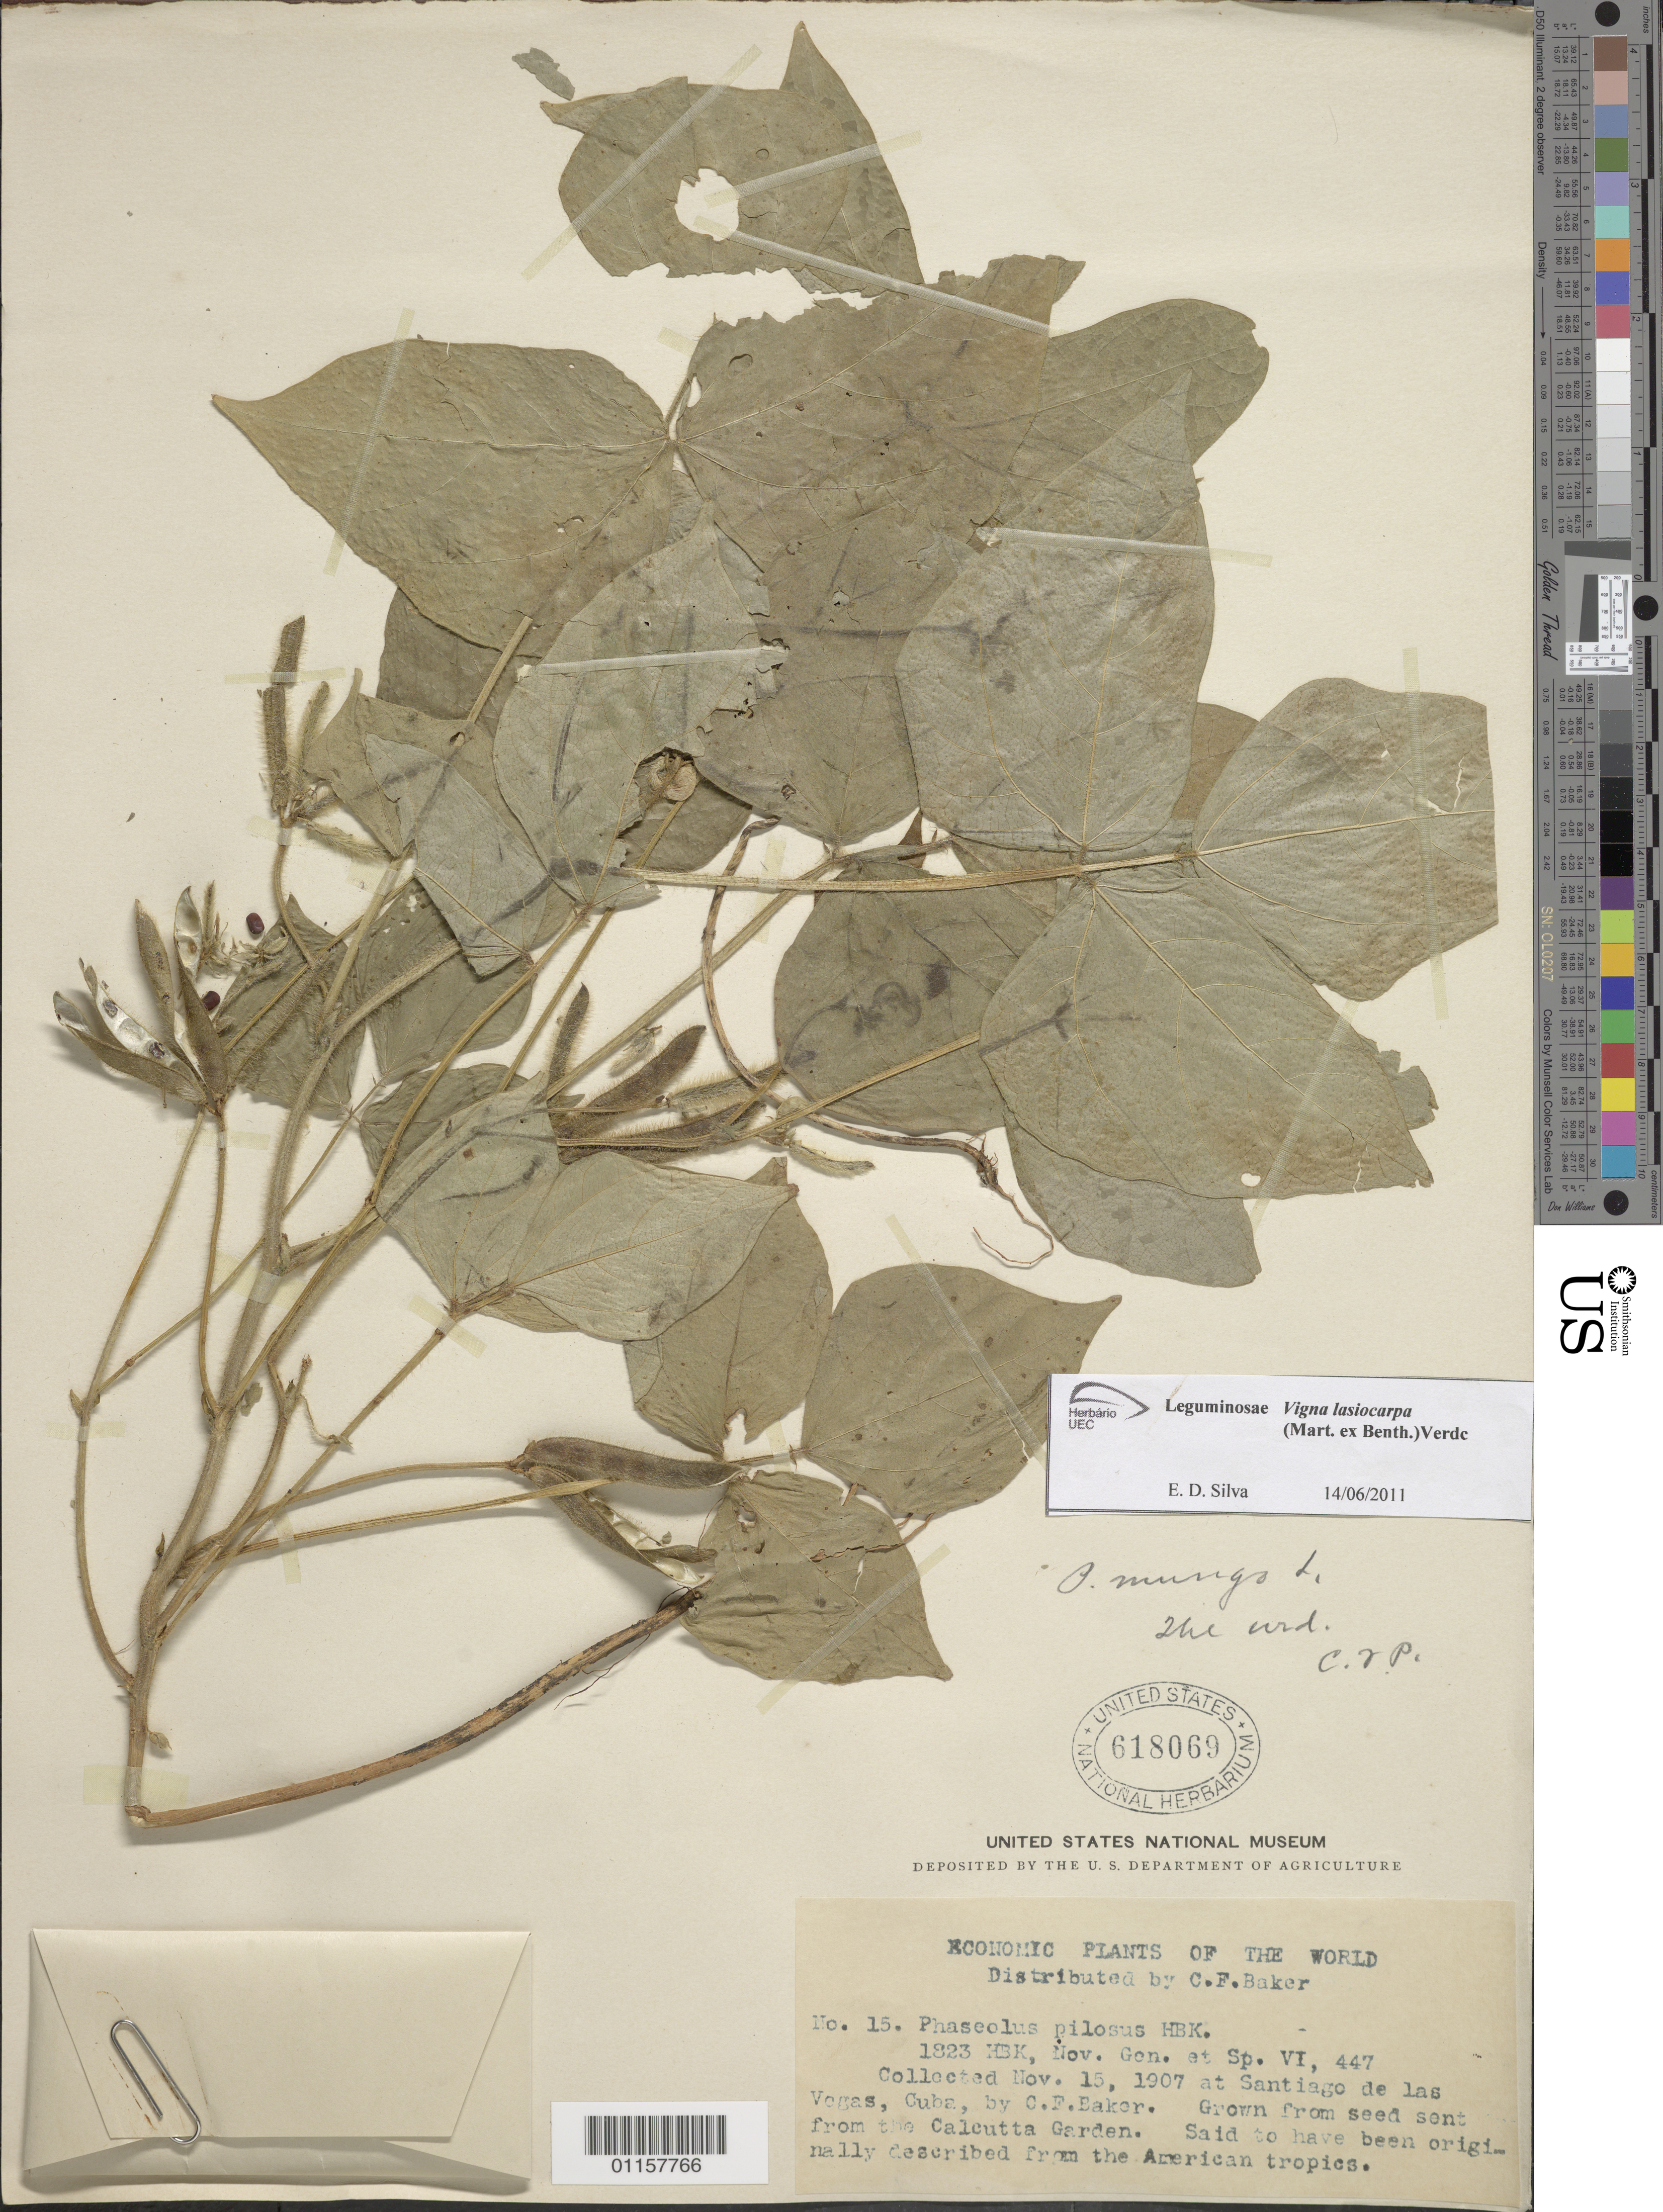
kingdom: Plantae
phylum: Tracheophyta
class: Magnoliopsida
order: Fabales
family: Fabaceae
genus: Vigna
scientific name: Vigna lasiocarpa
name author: (Benth.) Verdc.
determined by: Silva, E. D.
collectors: C. F. Baker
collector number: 15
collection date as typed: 15 Nov 1907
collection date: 1907-11-15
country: Cuba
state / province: La Habana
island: Cuba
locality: Santiago de las Vegas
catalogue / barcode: US 618069